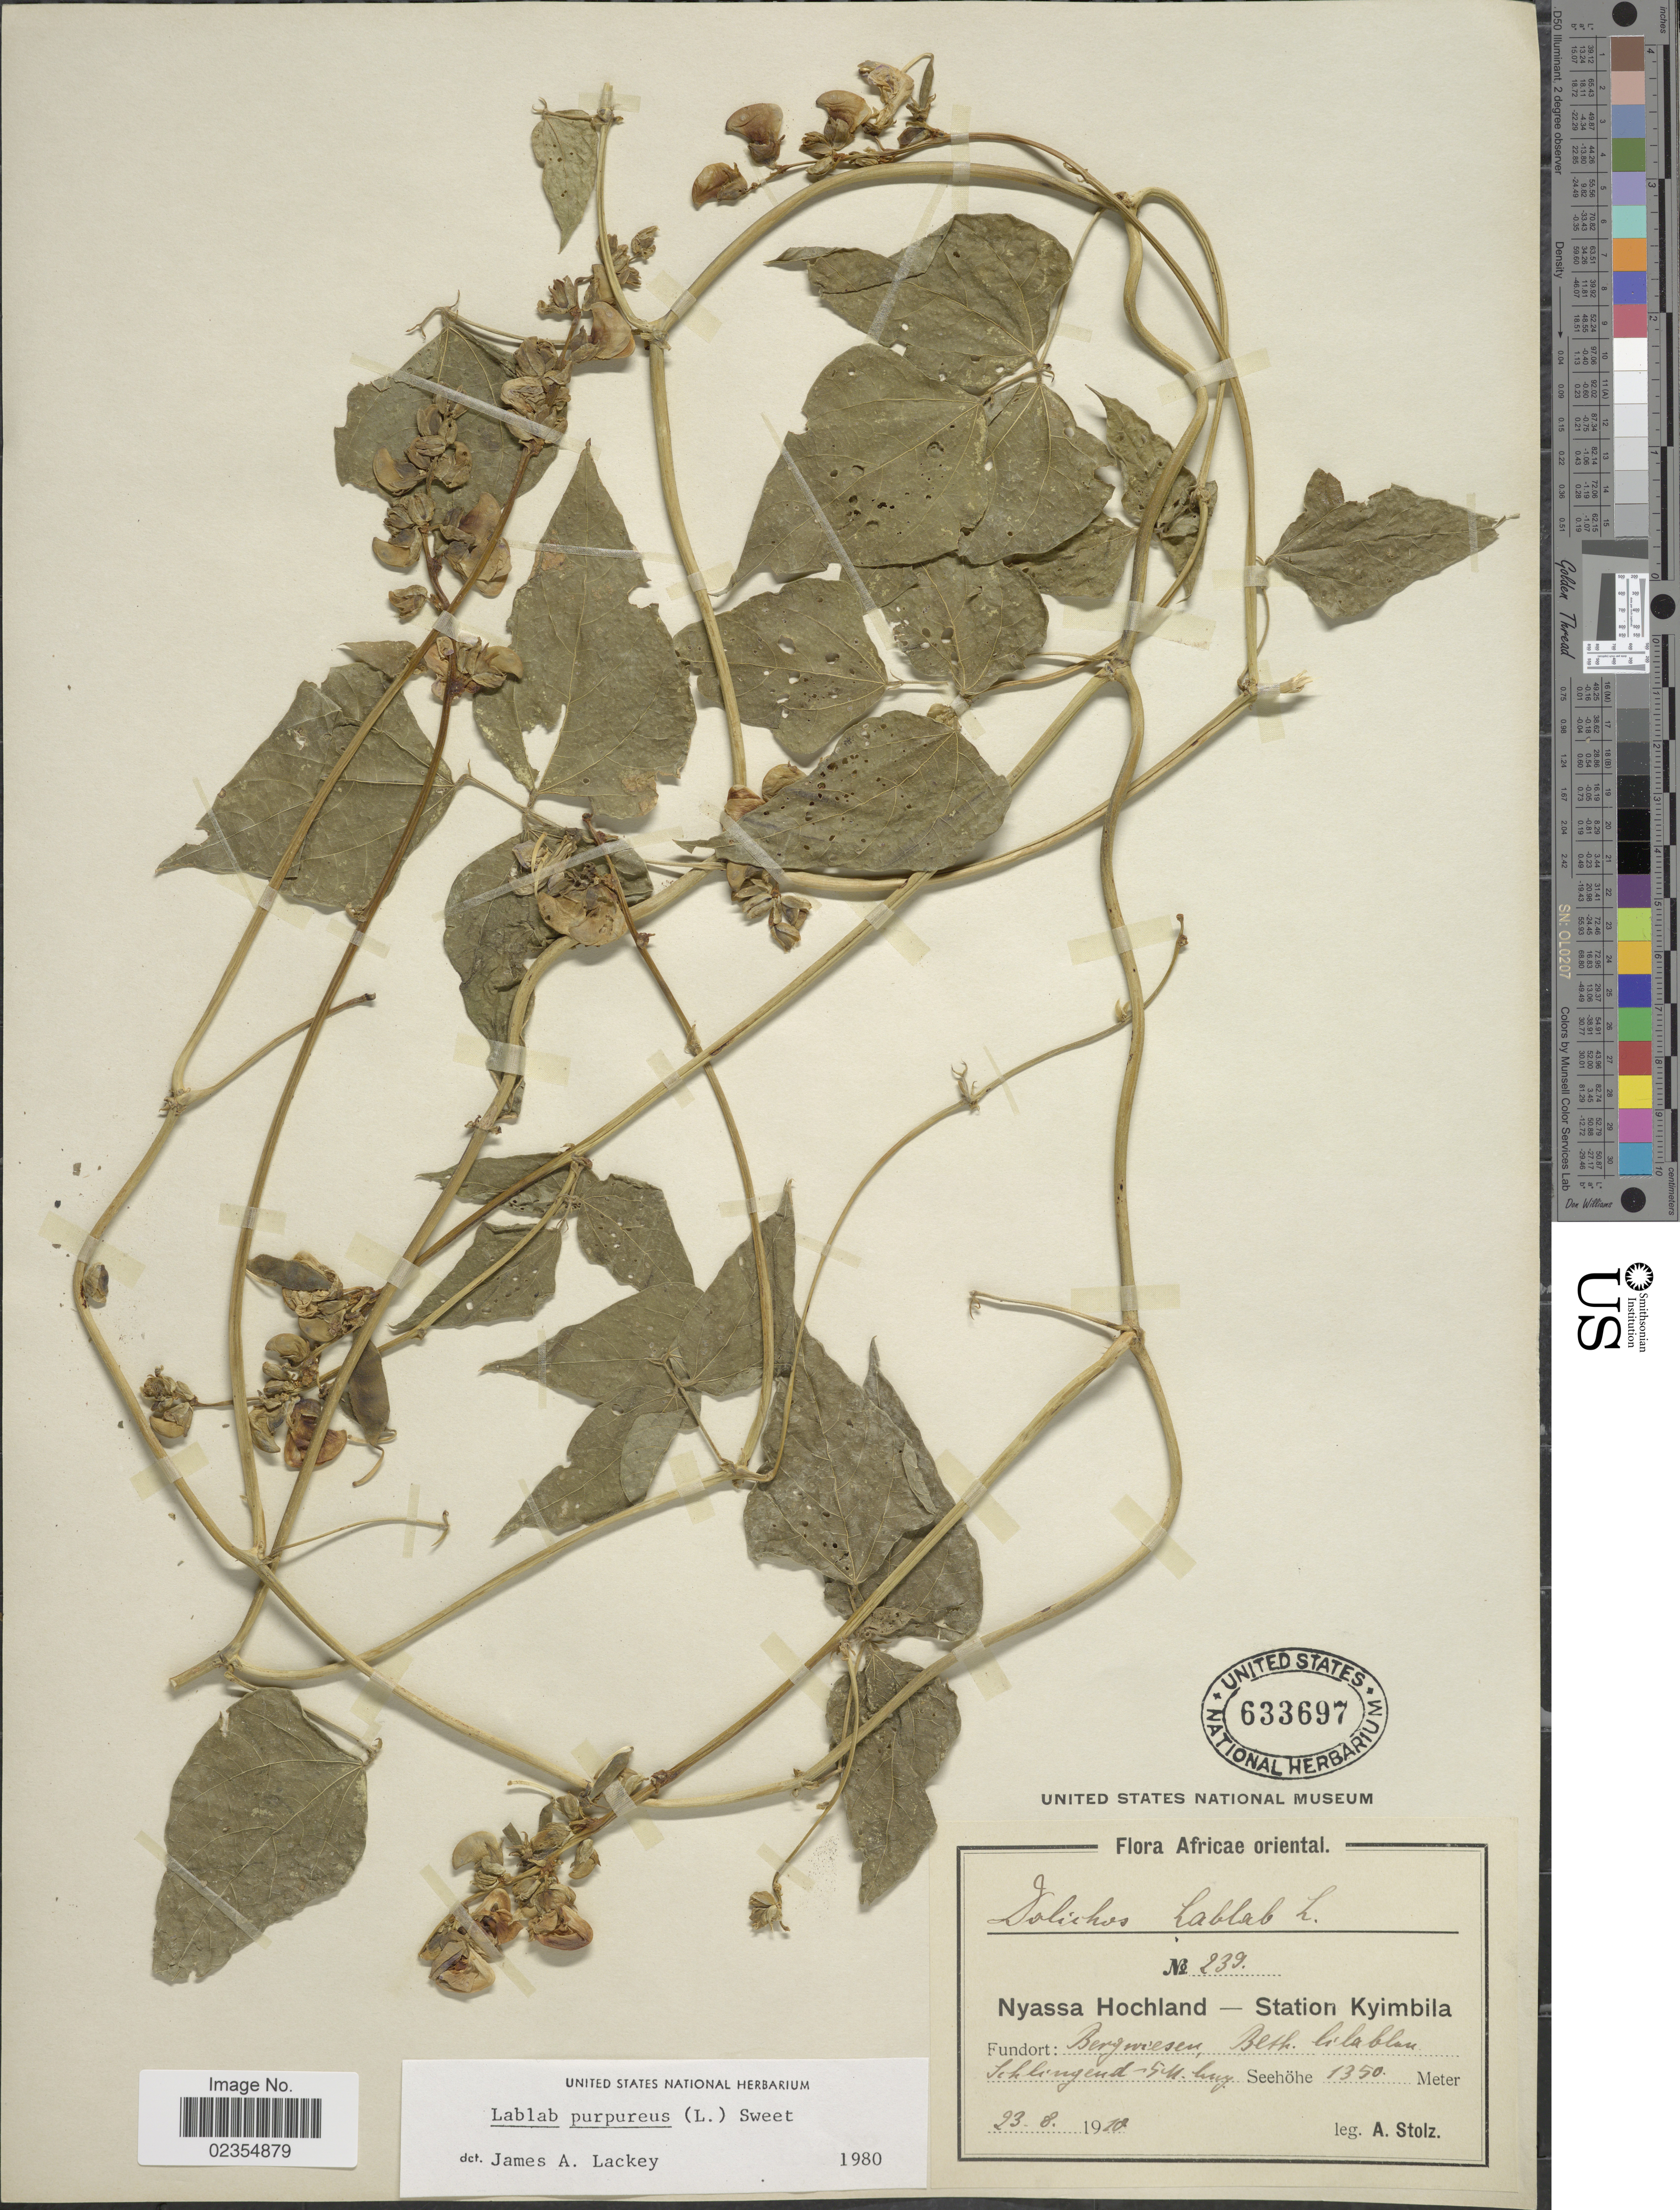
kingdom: Plantae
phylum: Tracheophyta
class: Magnoliopsida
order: Fabales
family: Fabaceae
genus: Lablab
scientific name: Lablab purpureus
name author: (L.) Sweet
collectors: A. Stolz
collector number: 239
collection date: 1910-08-23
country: Malawi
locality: Nyassa Hochland- Station Kyimbila.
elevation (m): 1350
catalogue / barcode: US 633697